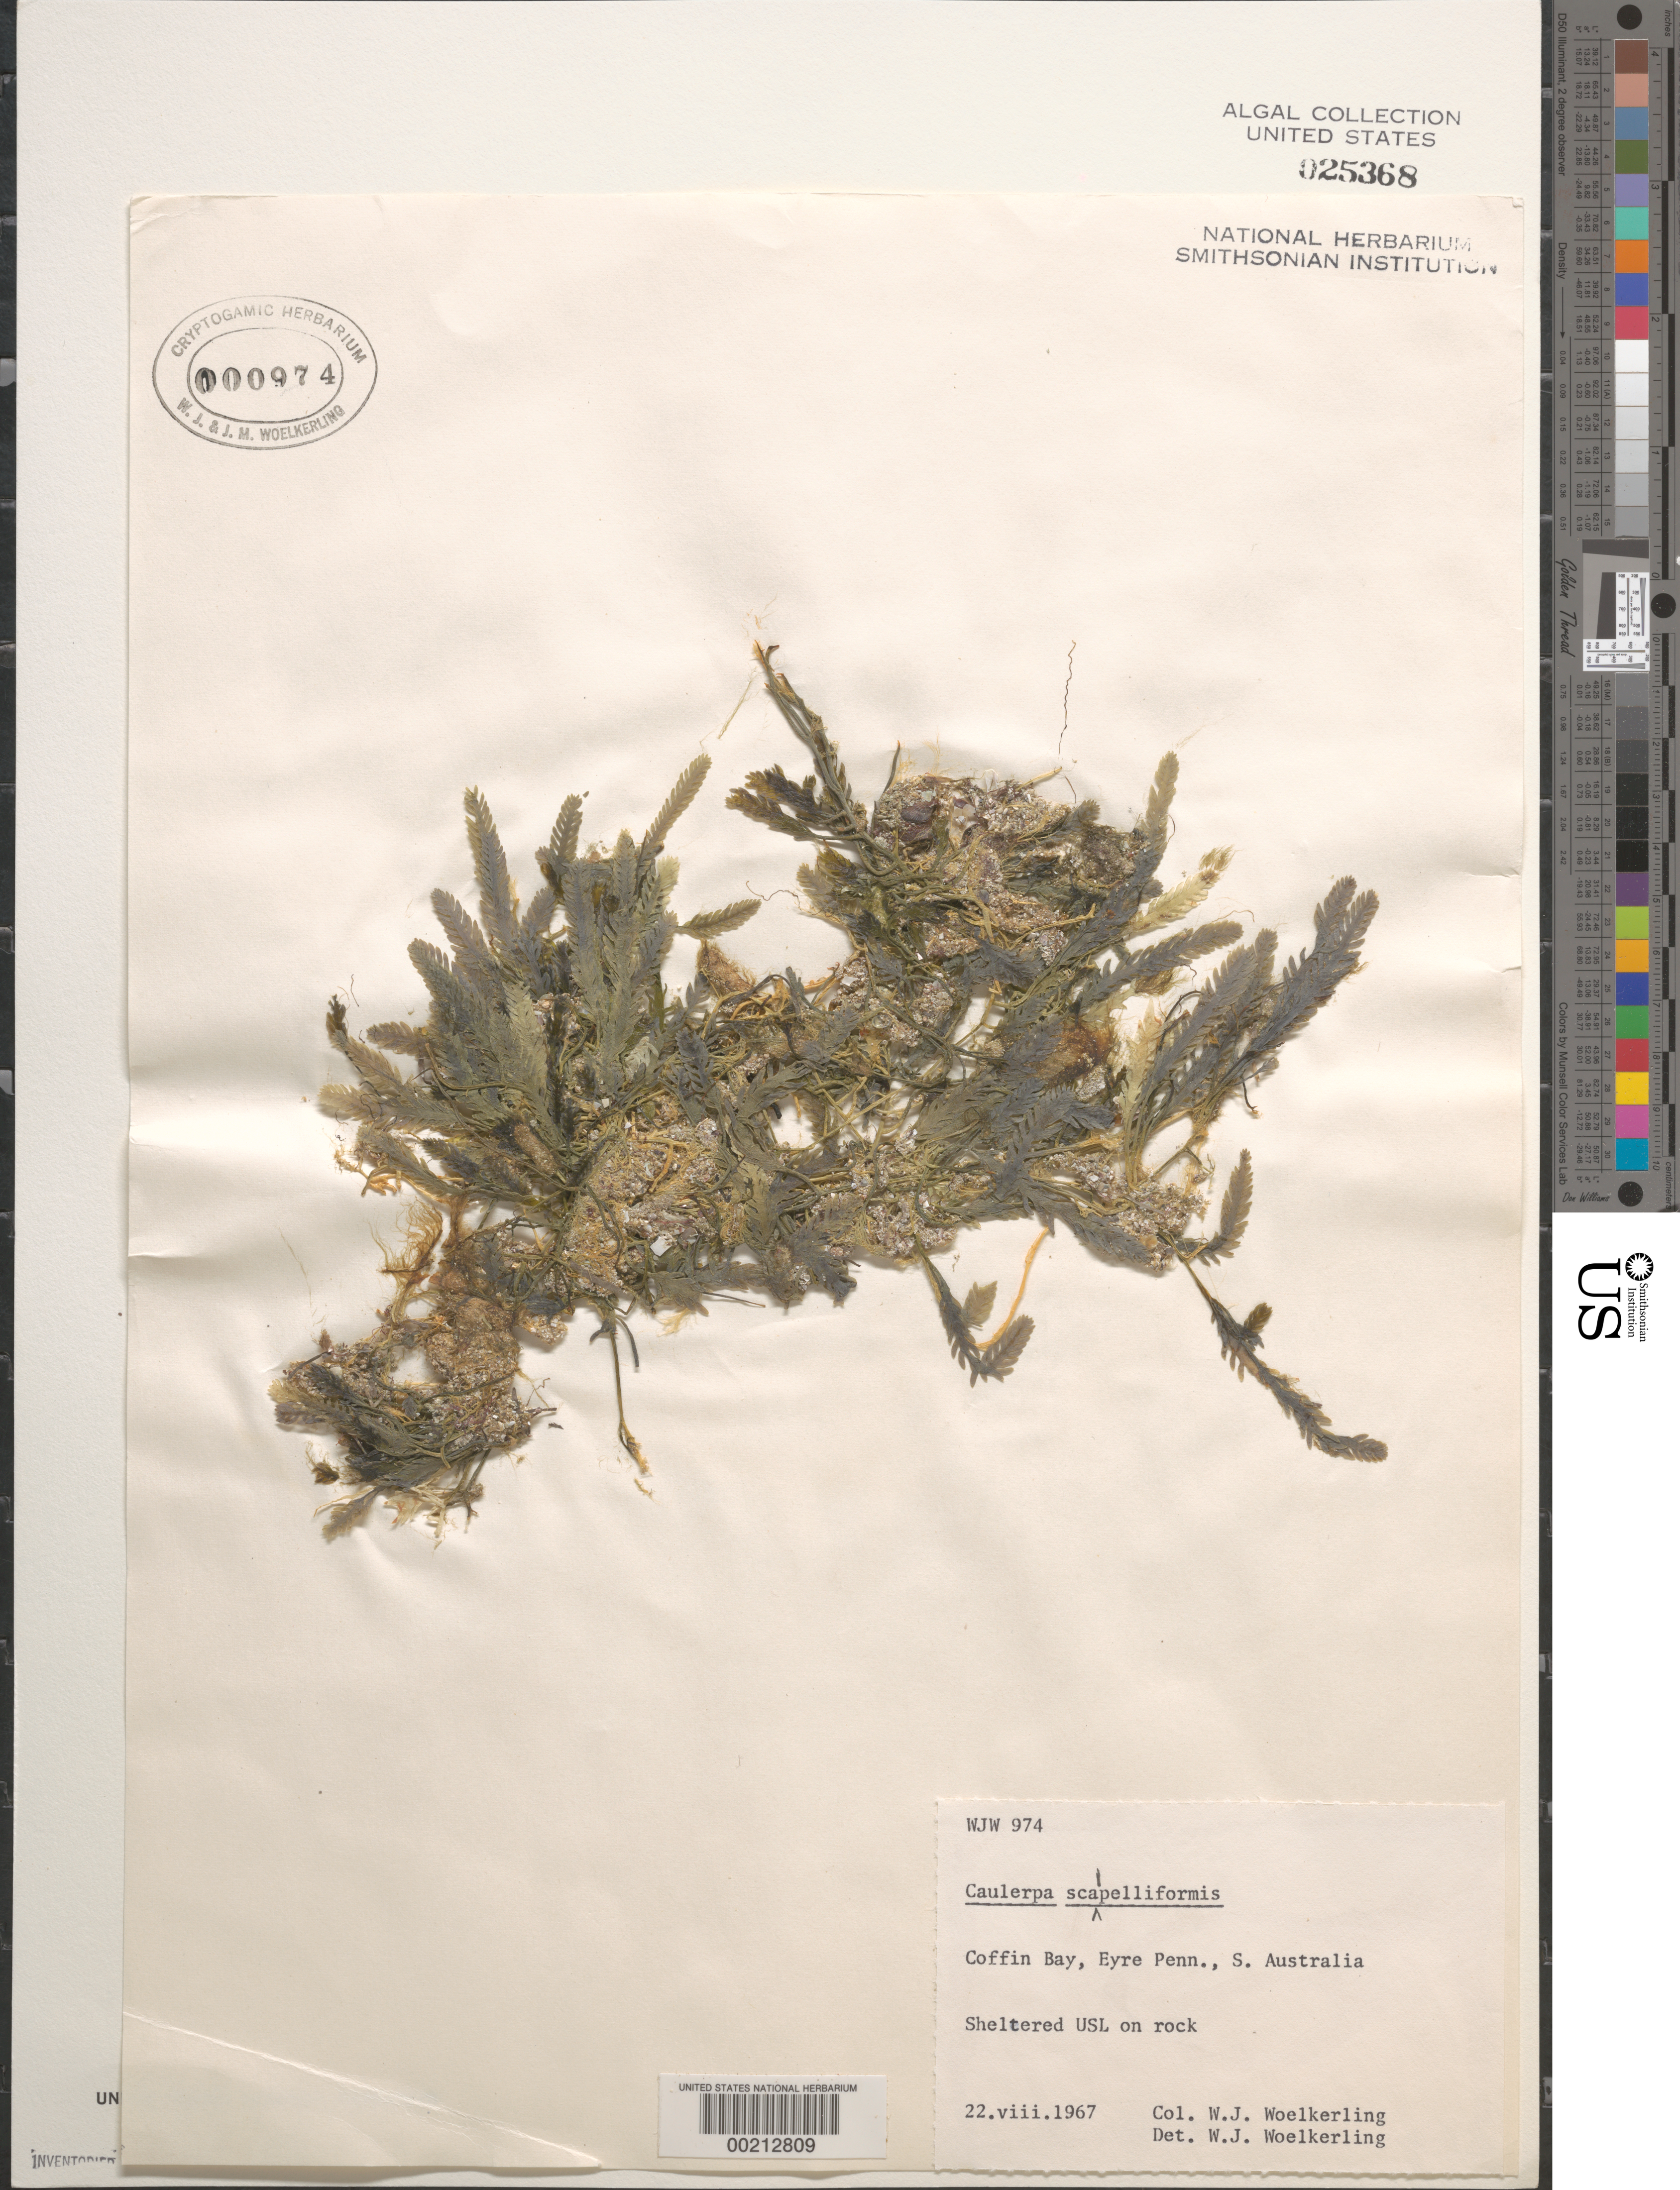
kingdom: Plantae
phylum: Chlorophyta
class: Ulvophyceae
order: Bryopsidales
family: Caulerpaceae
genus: Caulerpa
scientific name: Caulerpa scalpelliformis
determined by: Woelkerling, W. J.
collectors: W. Woelkerling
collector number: WJW 974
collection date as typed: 22 Aug 1967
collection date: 1967-08-22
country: Australia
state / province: South Australia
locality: Coffin bay, eyre peninsula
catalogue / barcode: US 25368